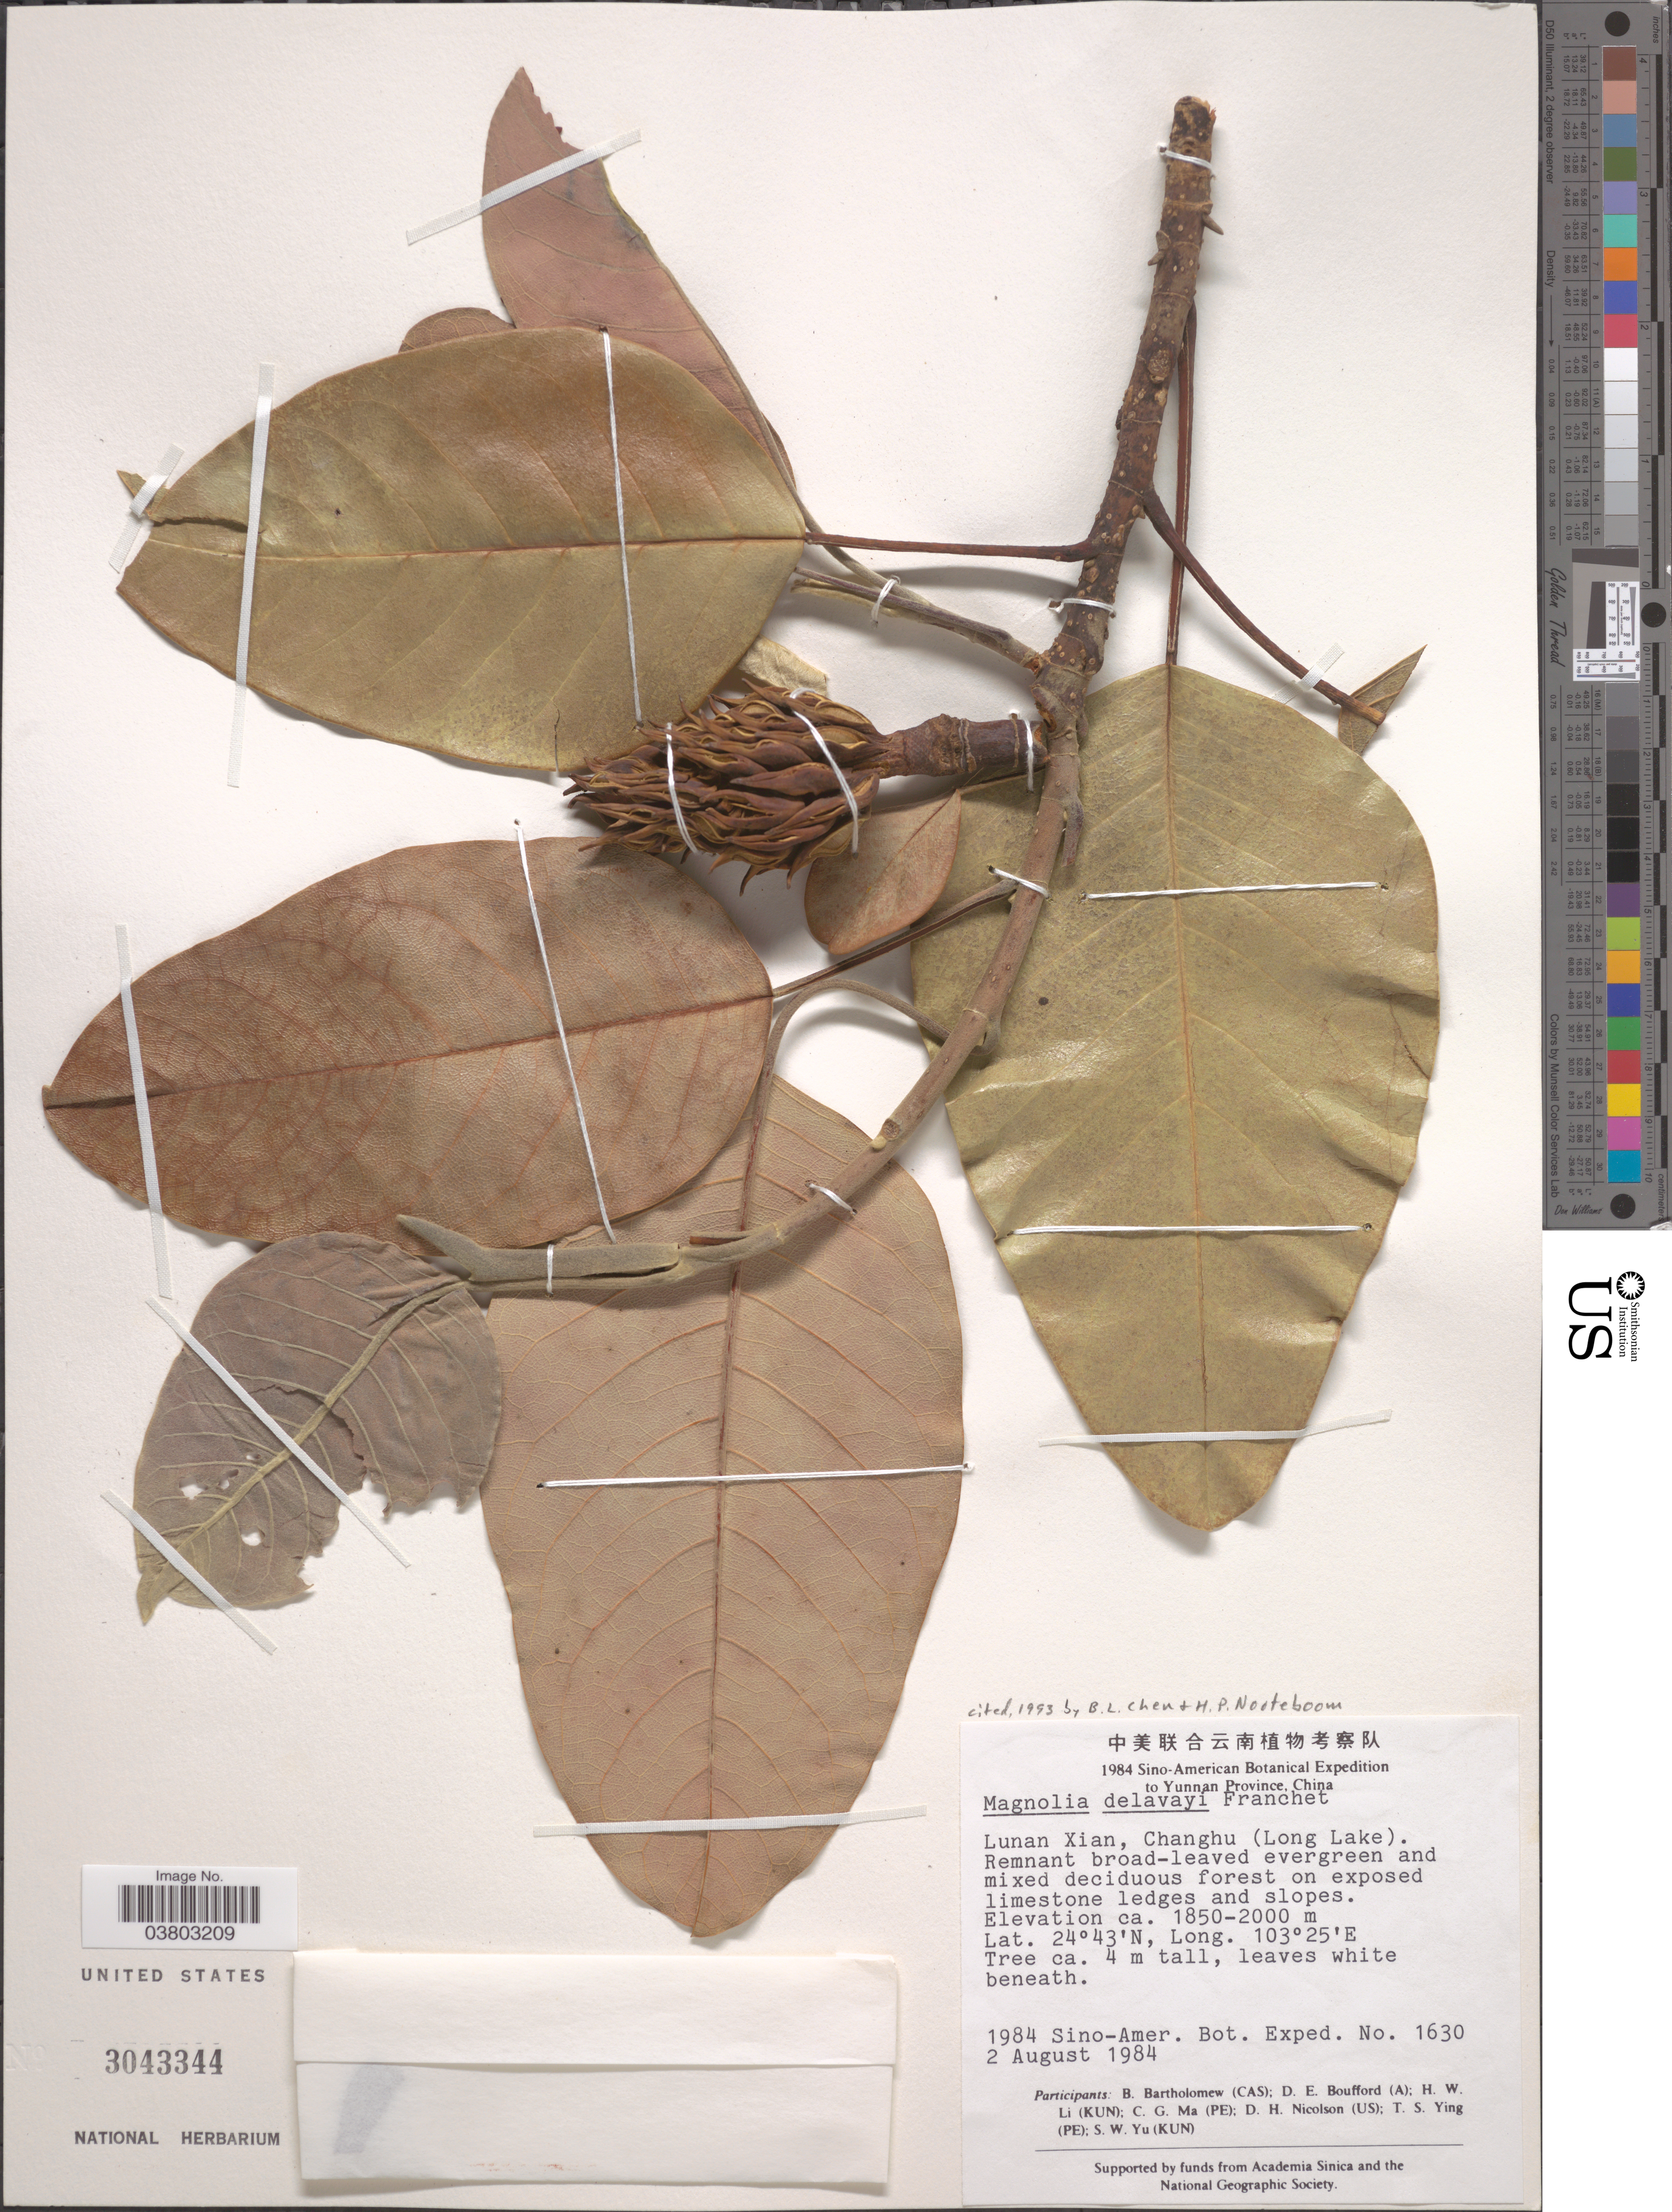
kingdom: Plantae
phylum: Tracheophyta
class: Magnoliopsida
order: Magnoliales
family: Magnoliaceae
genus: Magnolia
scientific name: Magnolia delavayi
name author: Franch.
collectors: Sino-Amer. Bot. Exped. 1984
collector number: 1630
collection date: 1984-08-02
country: China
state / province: Yunnan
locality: Lunan Xian, Changhu (Long Lake).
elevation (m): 1850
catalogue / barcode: US 3043344